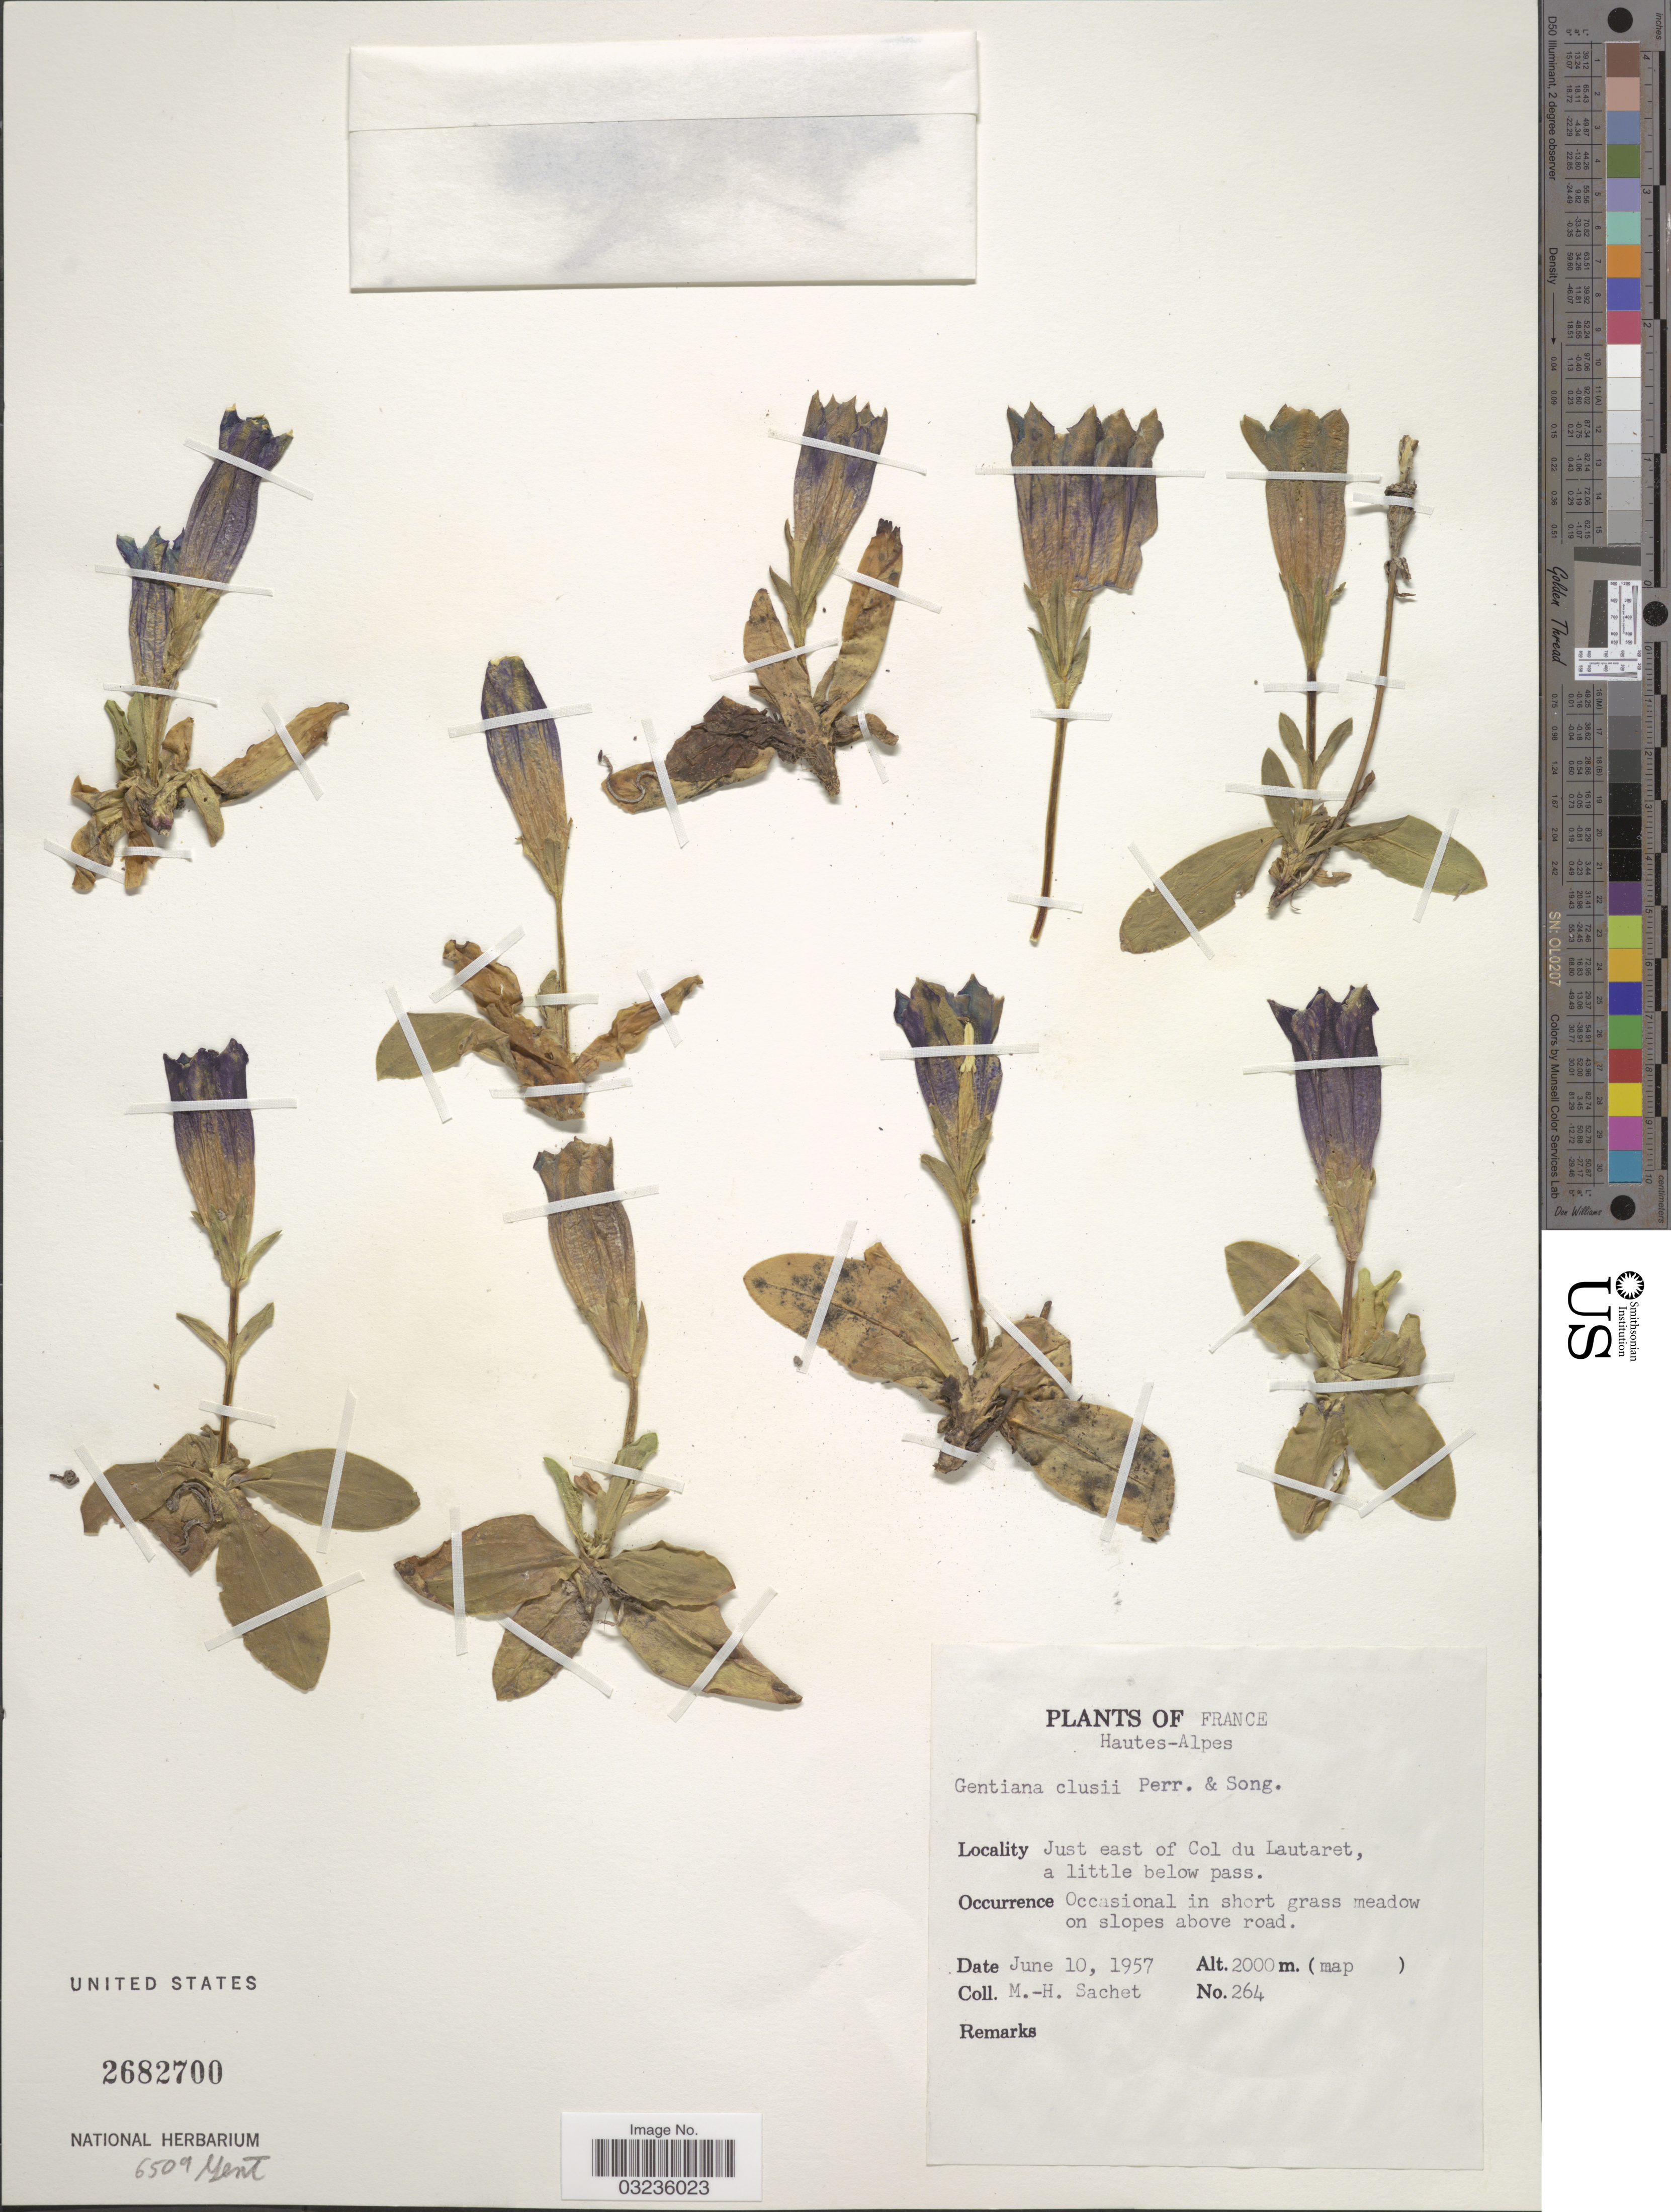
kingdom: Plantae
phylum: Tracheophyta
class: Magnoliopsida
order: Gentianales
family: Gentianaceae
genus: Gentiana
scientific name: Gentiana clusii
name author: Perr. & Songeon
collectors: M.-H. Sachet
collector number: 264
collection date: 1957-06-10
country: France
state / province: Provence-Alpes-Côte d'Azur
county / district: Hautes-Alpes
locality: Hautes-Alpes. Just east of Col du Lautaret, a little below pass.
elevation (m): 2000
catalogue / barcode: US 2682700